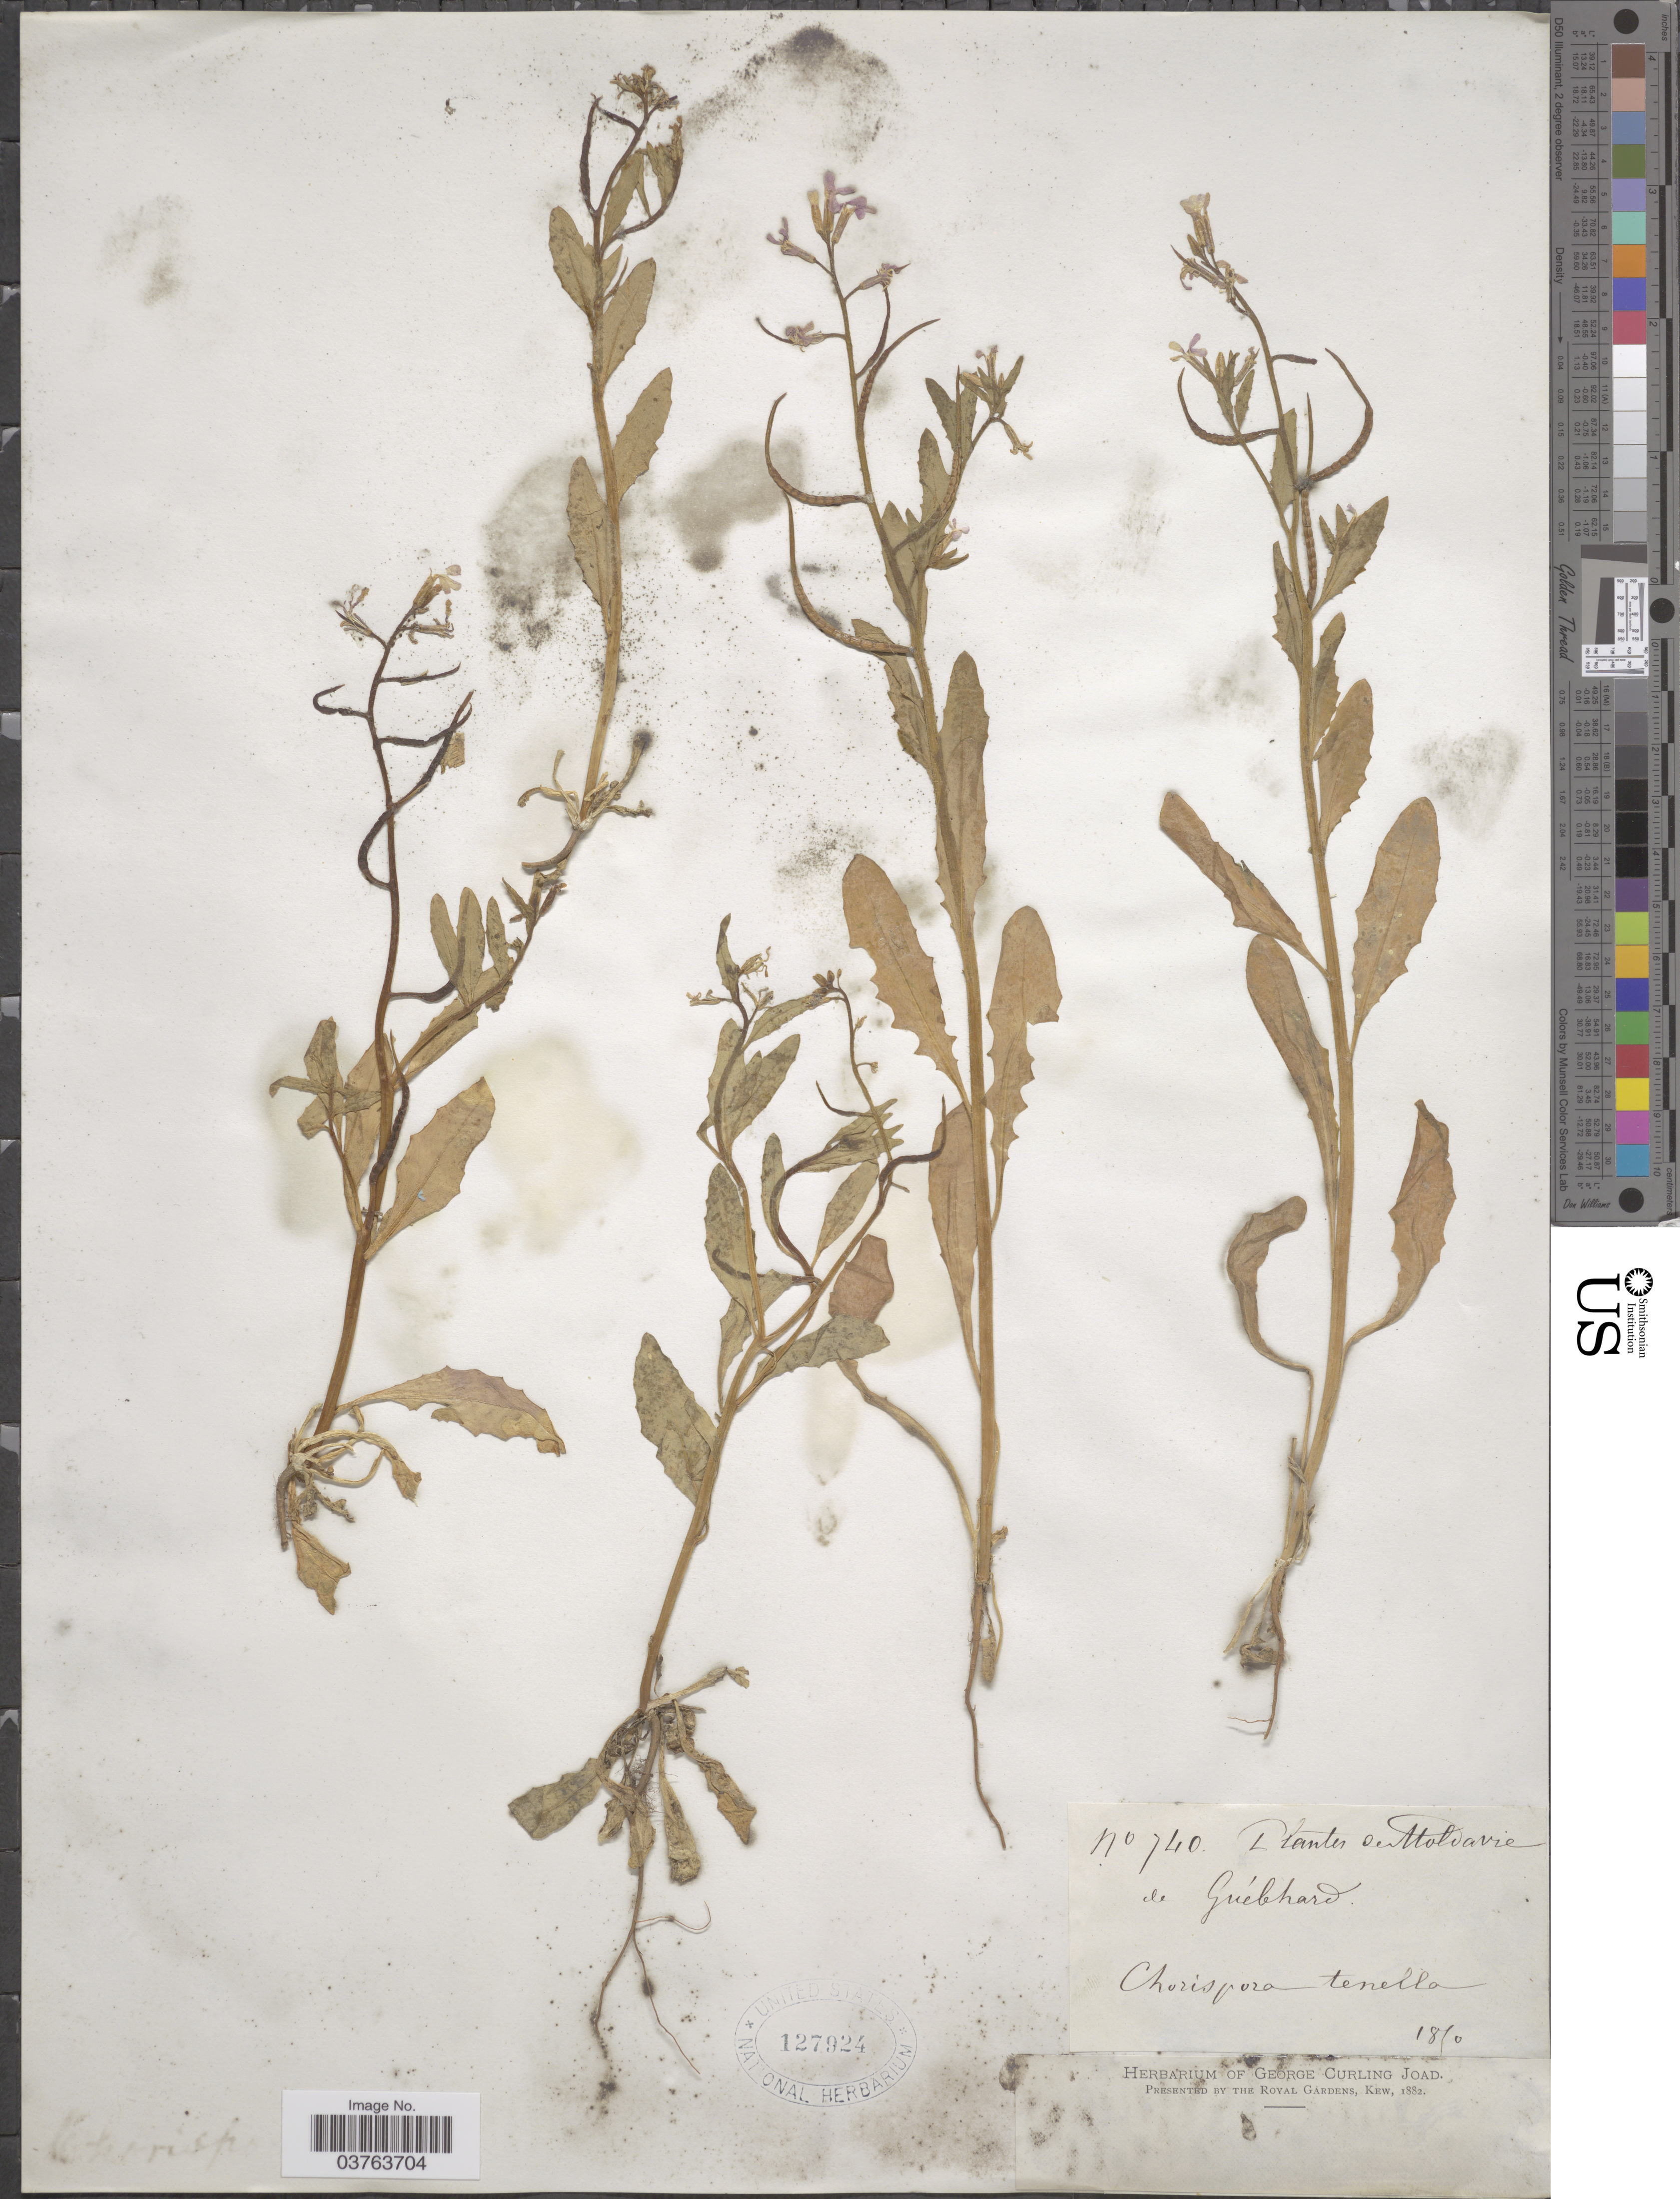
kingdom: Plantae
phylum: Tracheophyta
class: Magnoliopsida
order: Brassicales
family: Brassicaceae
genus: Chorispora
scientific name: Chorispora tenella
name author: DC.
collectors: ex herb. George Curling Joad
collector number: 740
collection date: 1870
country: Moldova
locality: Moldavie. De Guébhard.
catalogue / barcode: US 127924